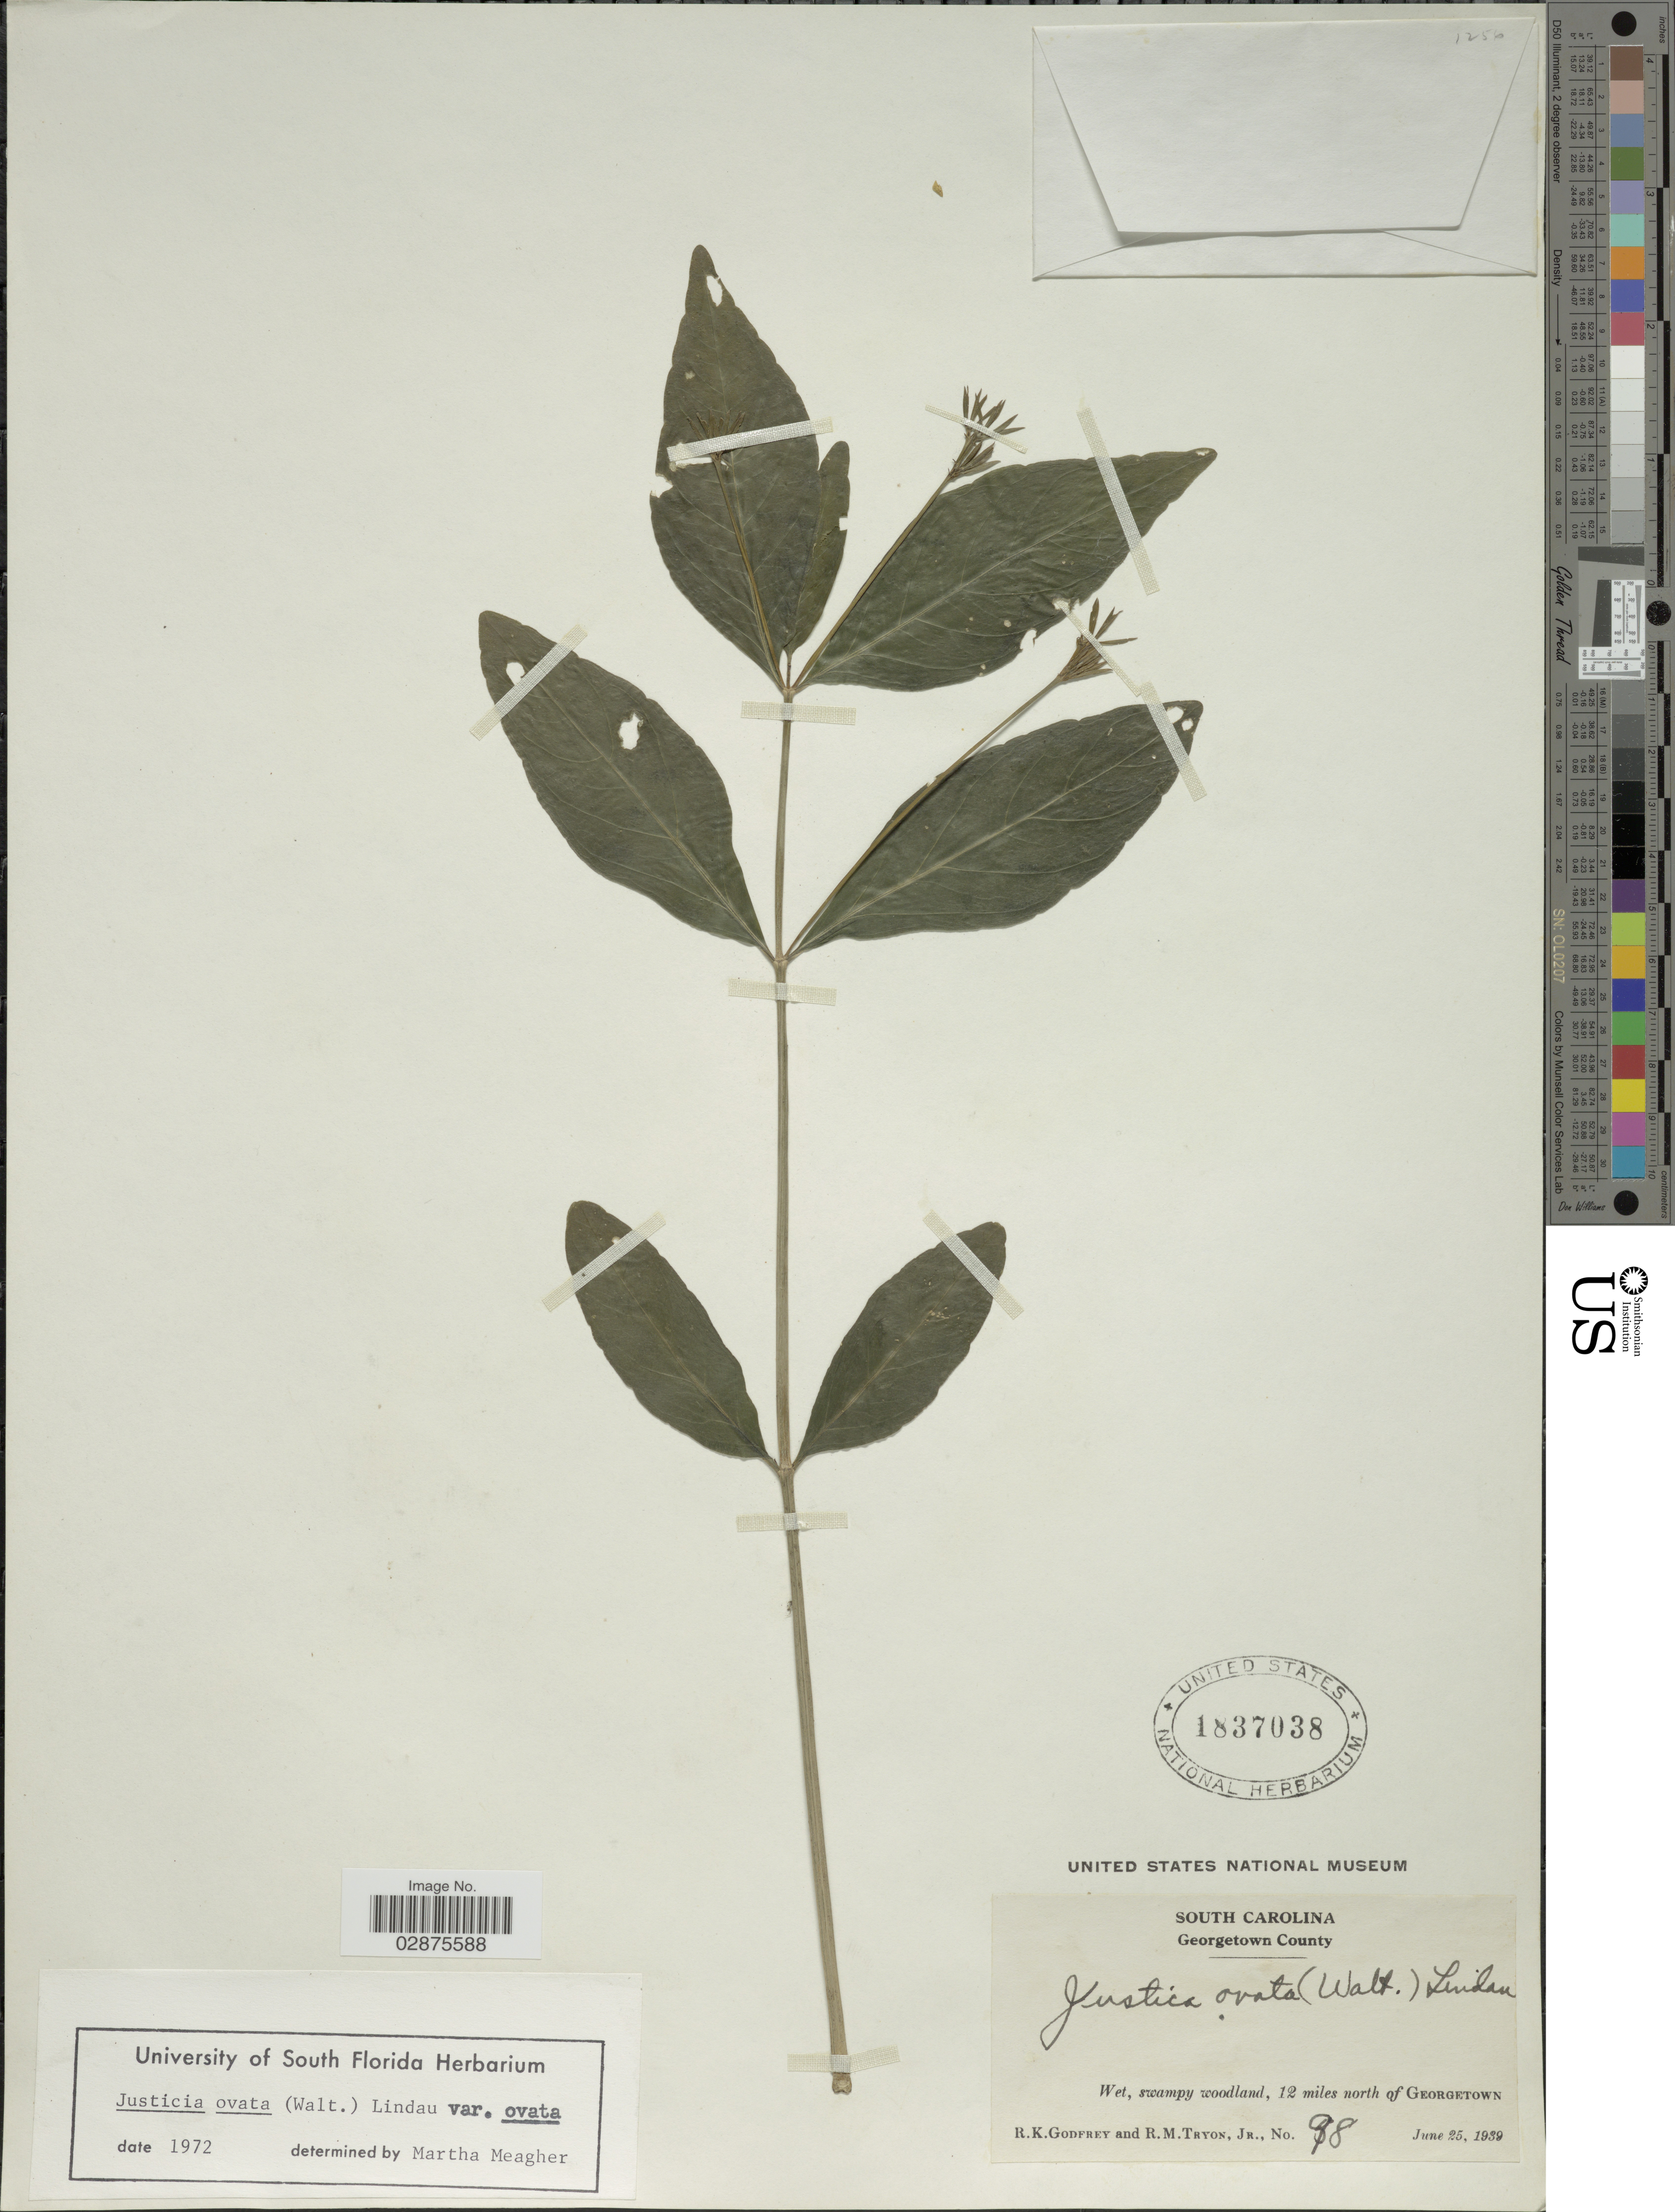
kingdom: Plantae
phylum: Tracheophyta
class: Magnoliopsida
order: Lamiales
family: Acanthaceae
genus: Justicia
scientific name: Justicia ovata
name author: E. Mey.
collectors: R. K. Godfrey & R. Tryon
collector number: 88*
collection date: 1939-06-25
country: United States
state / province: South Carolina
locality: Georgetown County. Wet, swampy woodland, 12 miles north of Georgetown.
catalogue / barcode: US 1837038